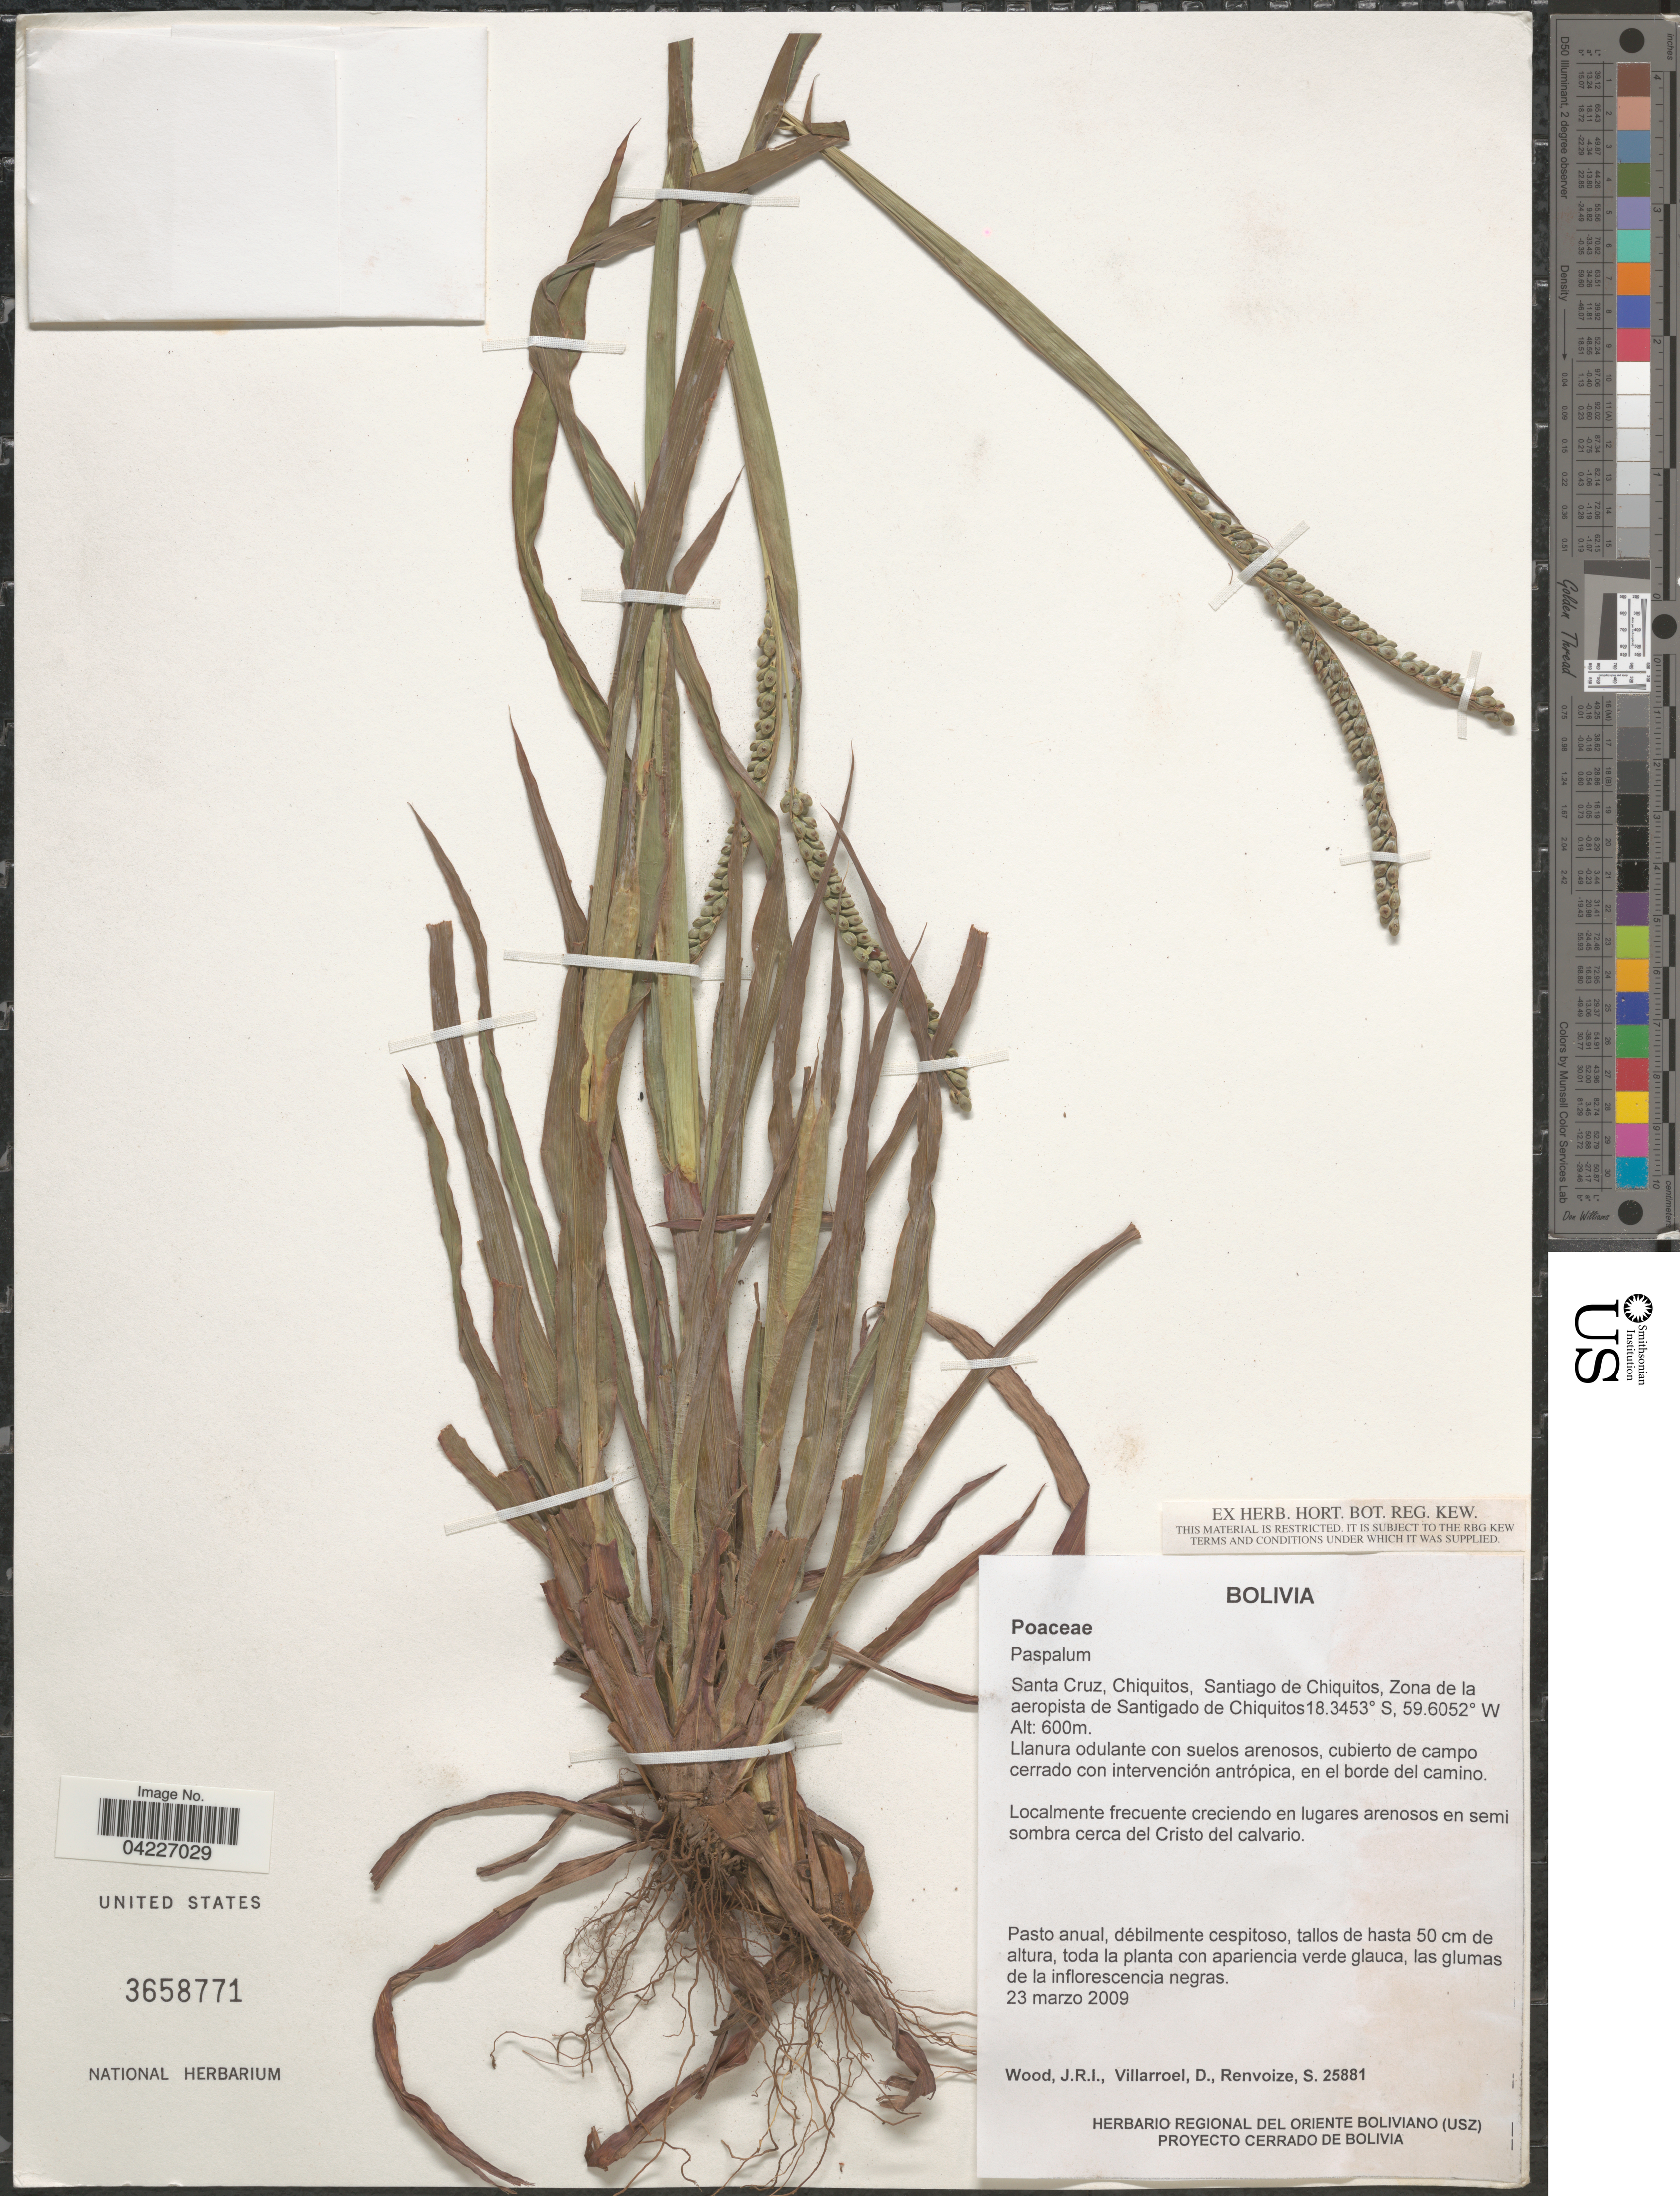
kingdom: Plantae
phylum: Tracheophyta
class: Liliopsida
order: Poales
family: Poaceae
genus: Paspalum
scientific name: Paspalum sp.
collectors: J. R. I. Wood, D. Villarroel & S. A. Renvoize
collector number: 25881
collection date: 2009-03-23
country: Bolivia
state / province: Santa Cruz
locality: Chiquitos, Santiago de Chiquitos, Zone de la aeropista de Santigado de Chiquitos.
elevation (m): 600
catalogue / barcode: US 3658771